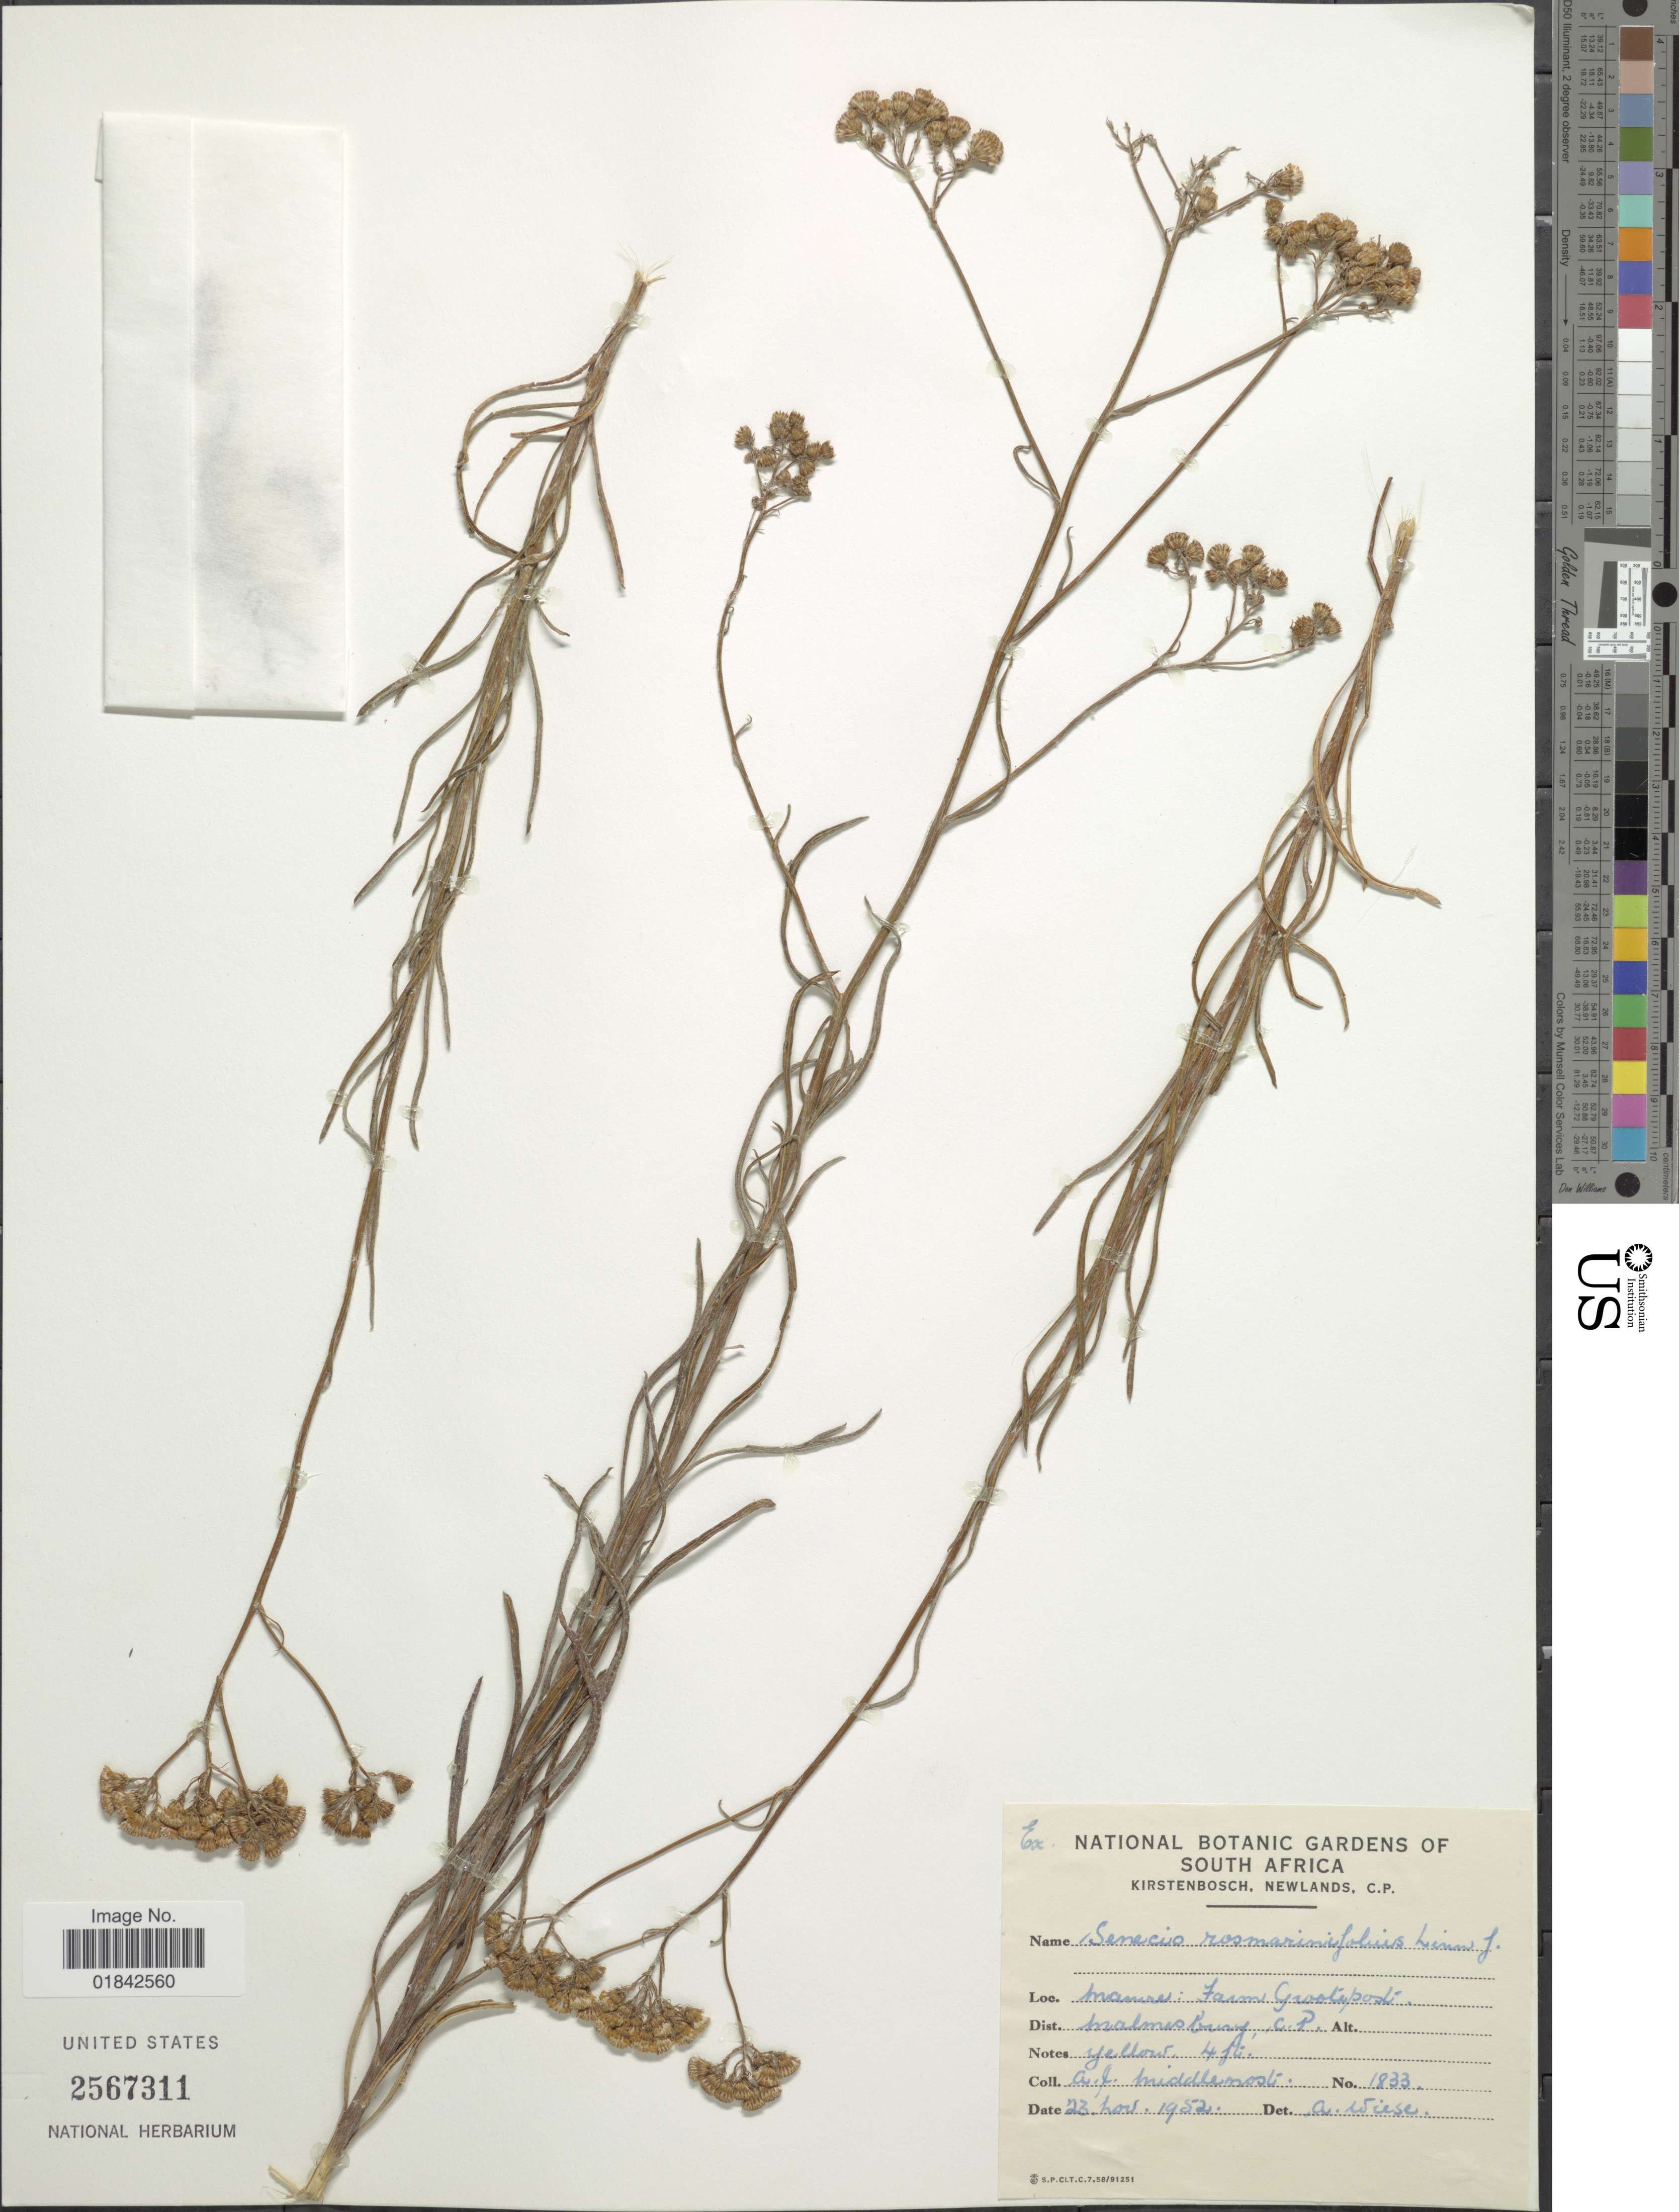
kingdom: Plantae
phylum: Tracheophyta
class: Magnoliopsida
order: Asterales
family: Asteraceae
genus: Senecio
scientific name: Senecio rosmarinifolius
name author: L. f.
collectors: A. Middlemost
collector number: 1833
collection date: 1952-11-23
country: South Africa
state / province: Western Cape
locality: Manure, Faron Grootepost, Malmesbury, C. P.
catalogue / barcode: US 2567311